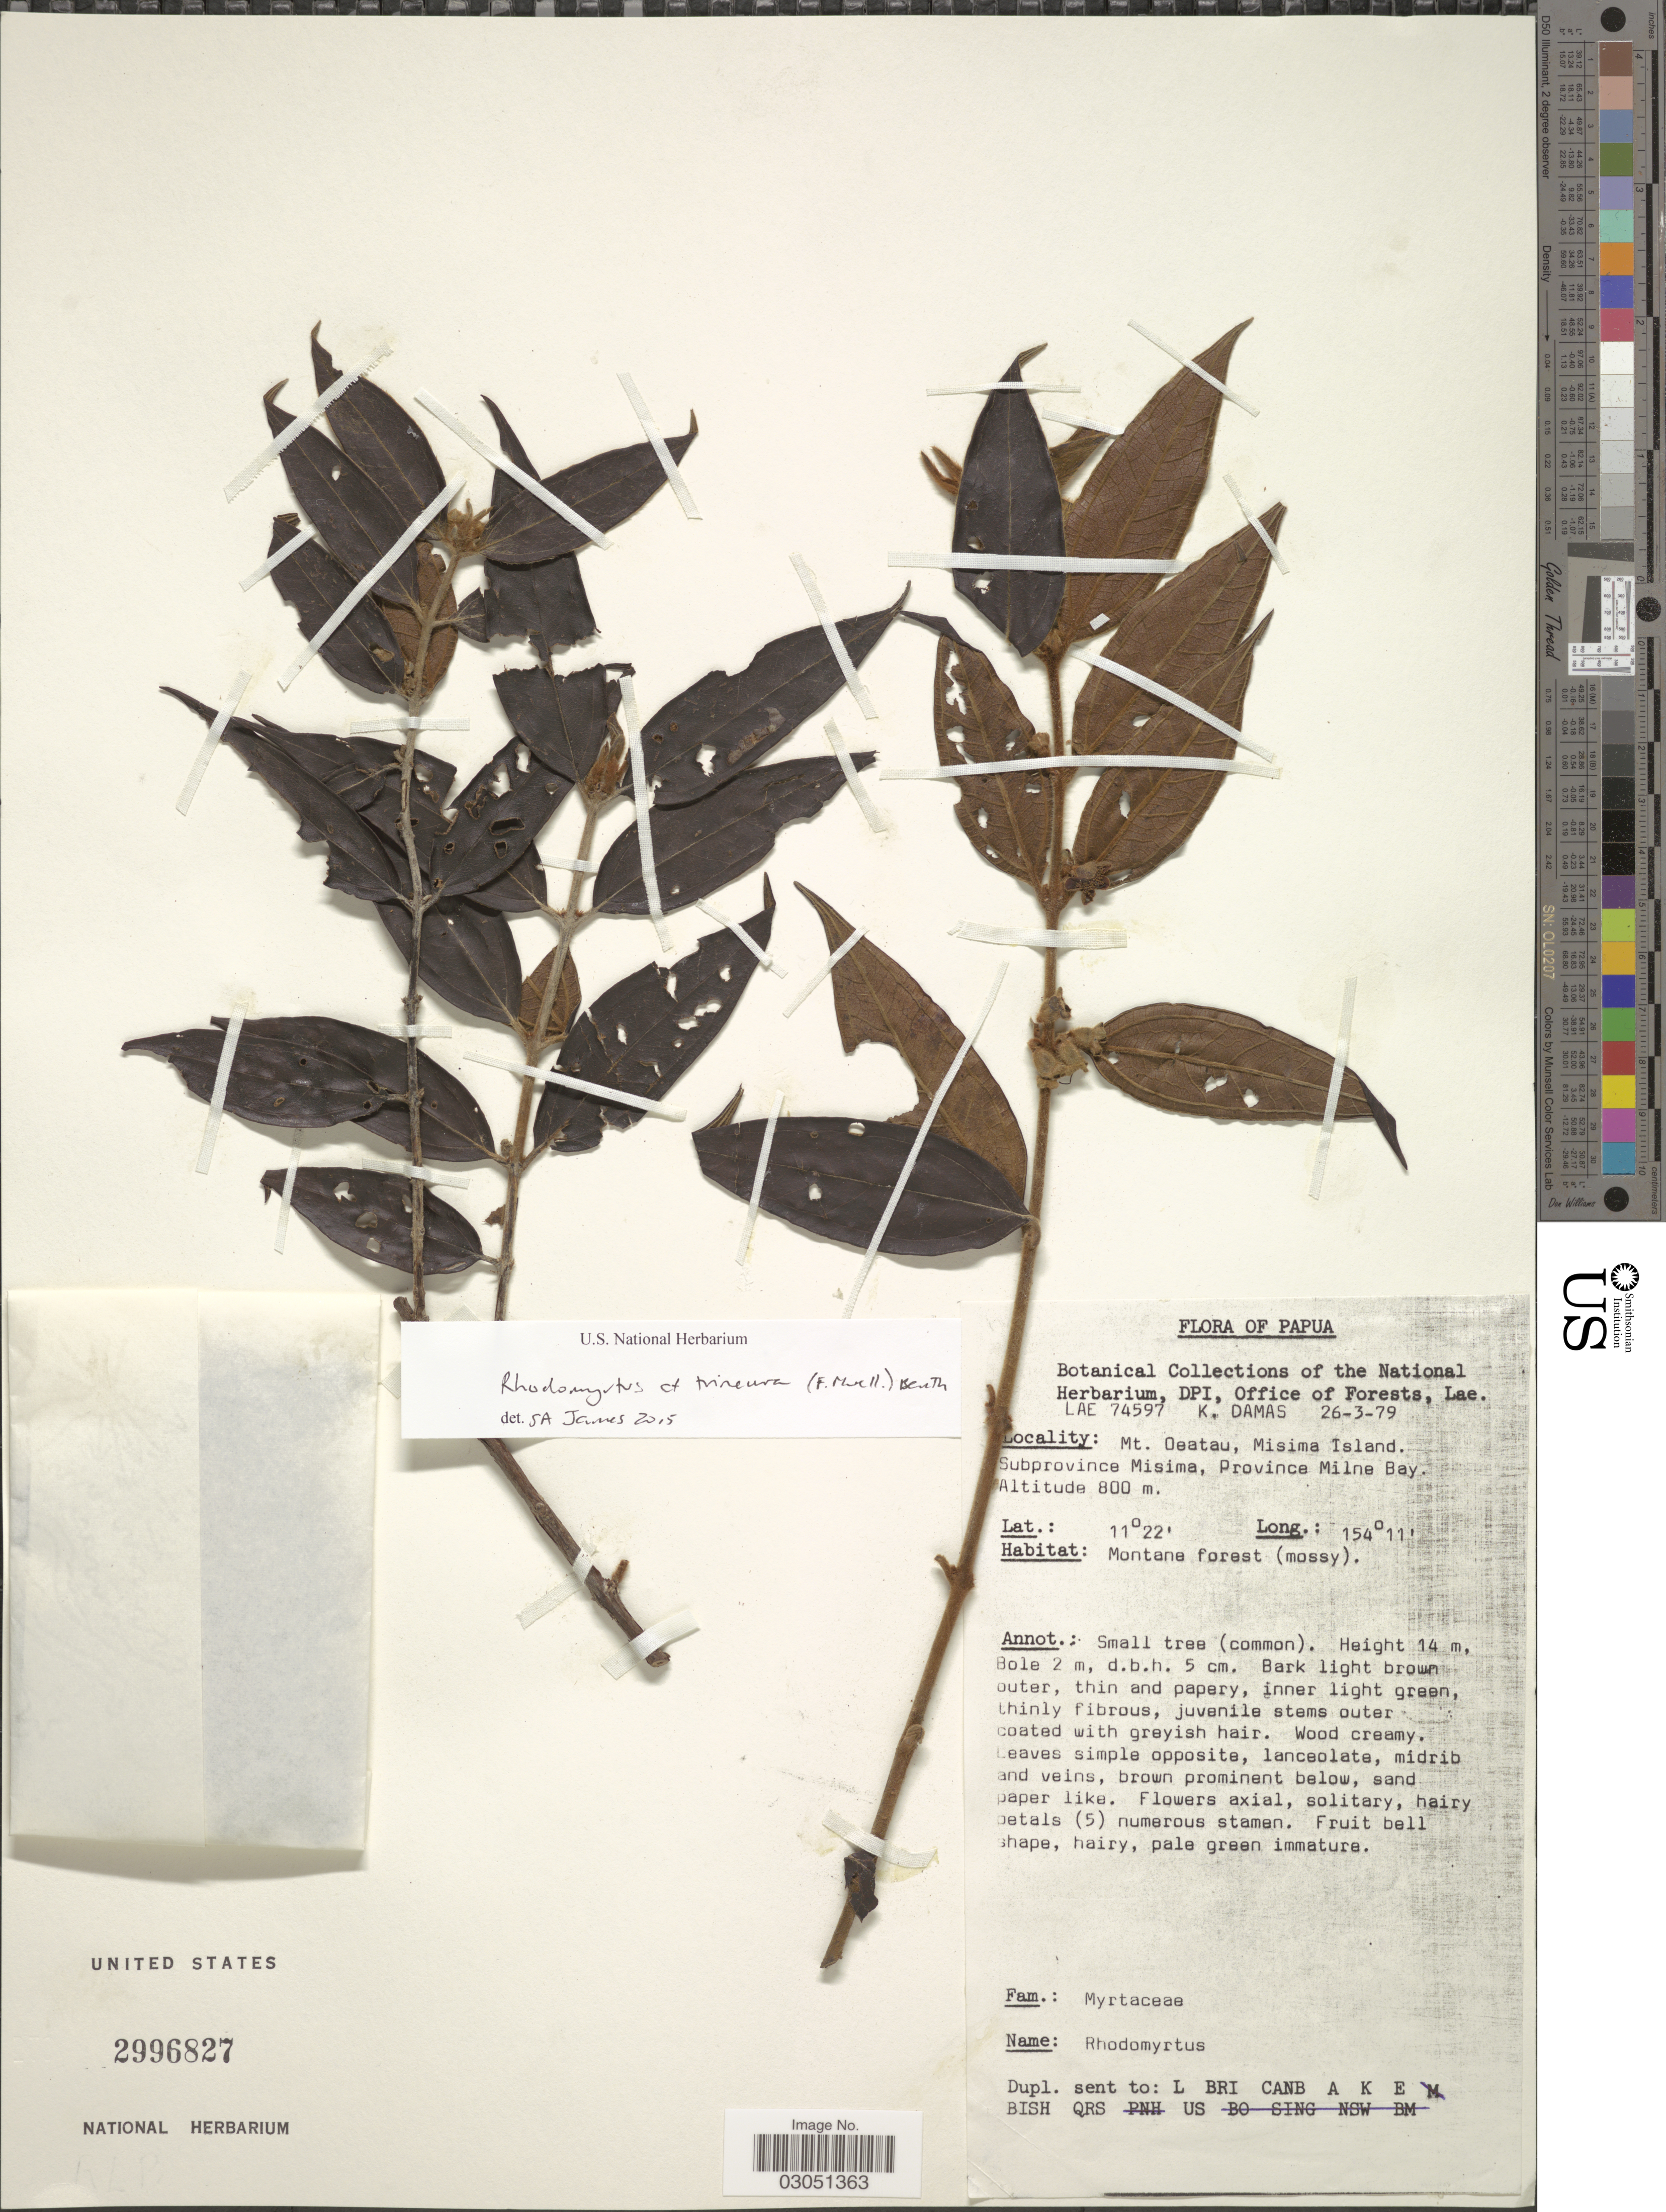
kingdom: Plantae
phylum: Tracheophyta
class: Magnoliopsida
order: Myrtales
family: Myrtaceae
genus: Rhodomyrtus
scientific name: Rhodomyrtus trineura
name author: (F. Muell.) Benth.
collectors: K. Damas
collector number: LAE74597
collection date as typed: Transcribed d/m/y: 26/3/79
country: Papua New Guinea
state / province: Milne Bay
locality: Papua, Mt. Oeatau, Misima Island. Subprovince Misima.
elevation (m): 800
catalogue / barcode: US 2996827